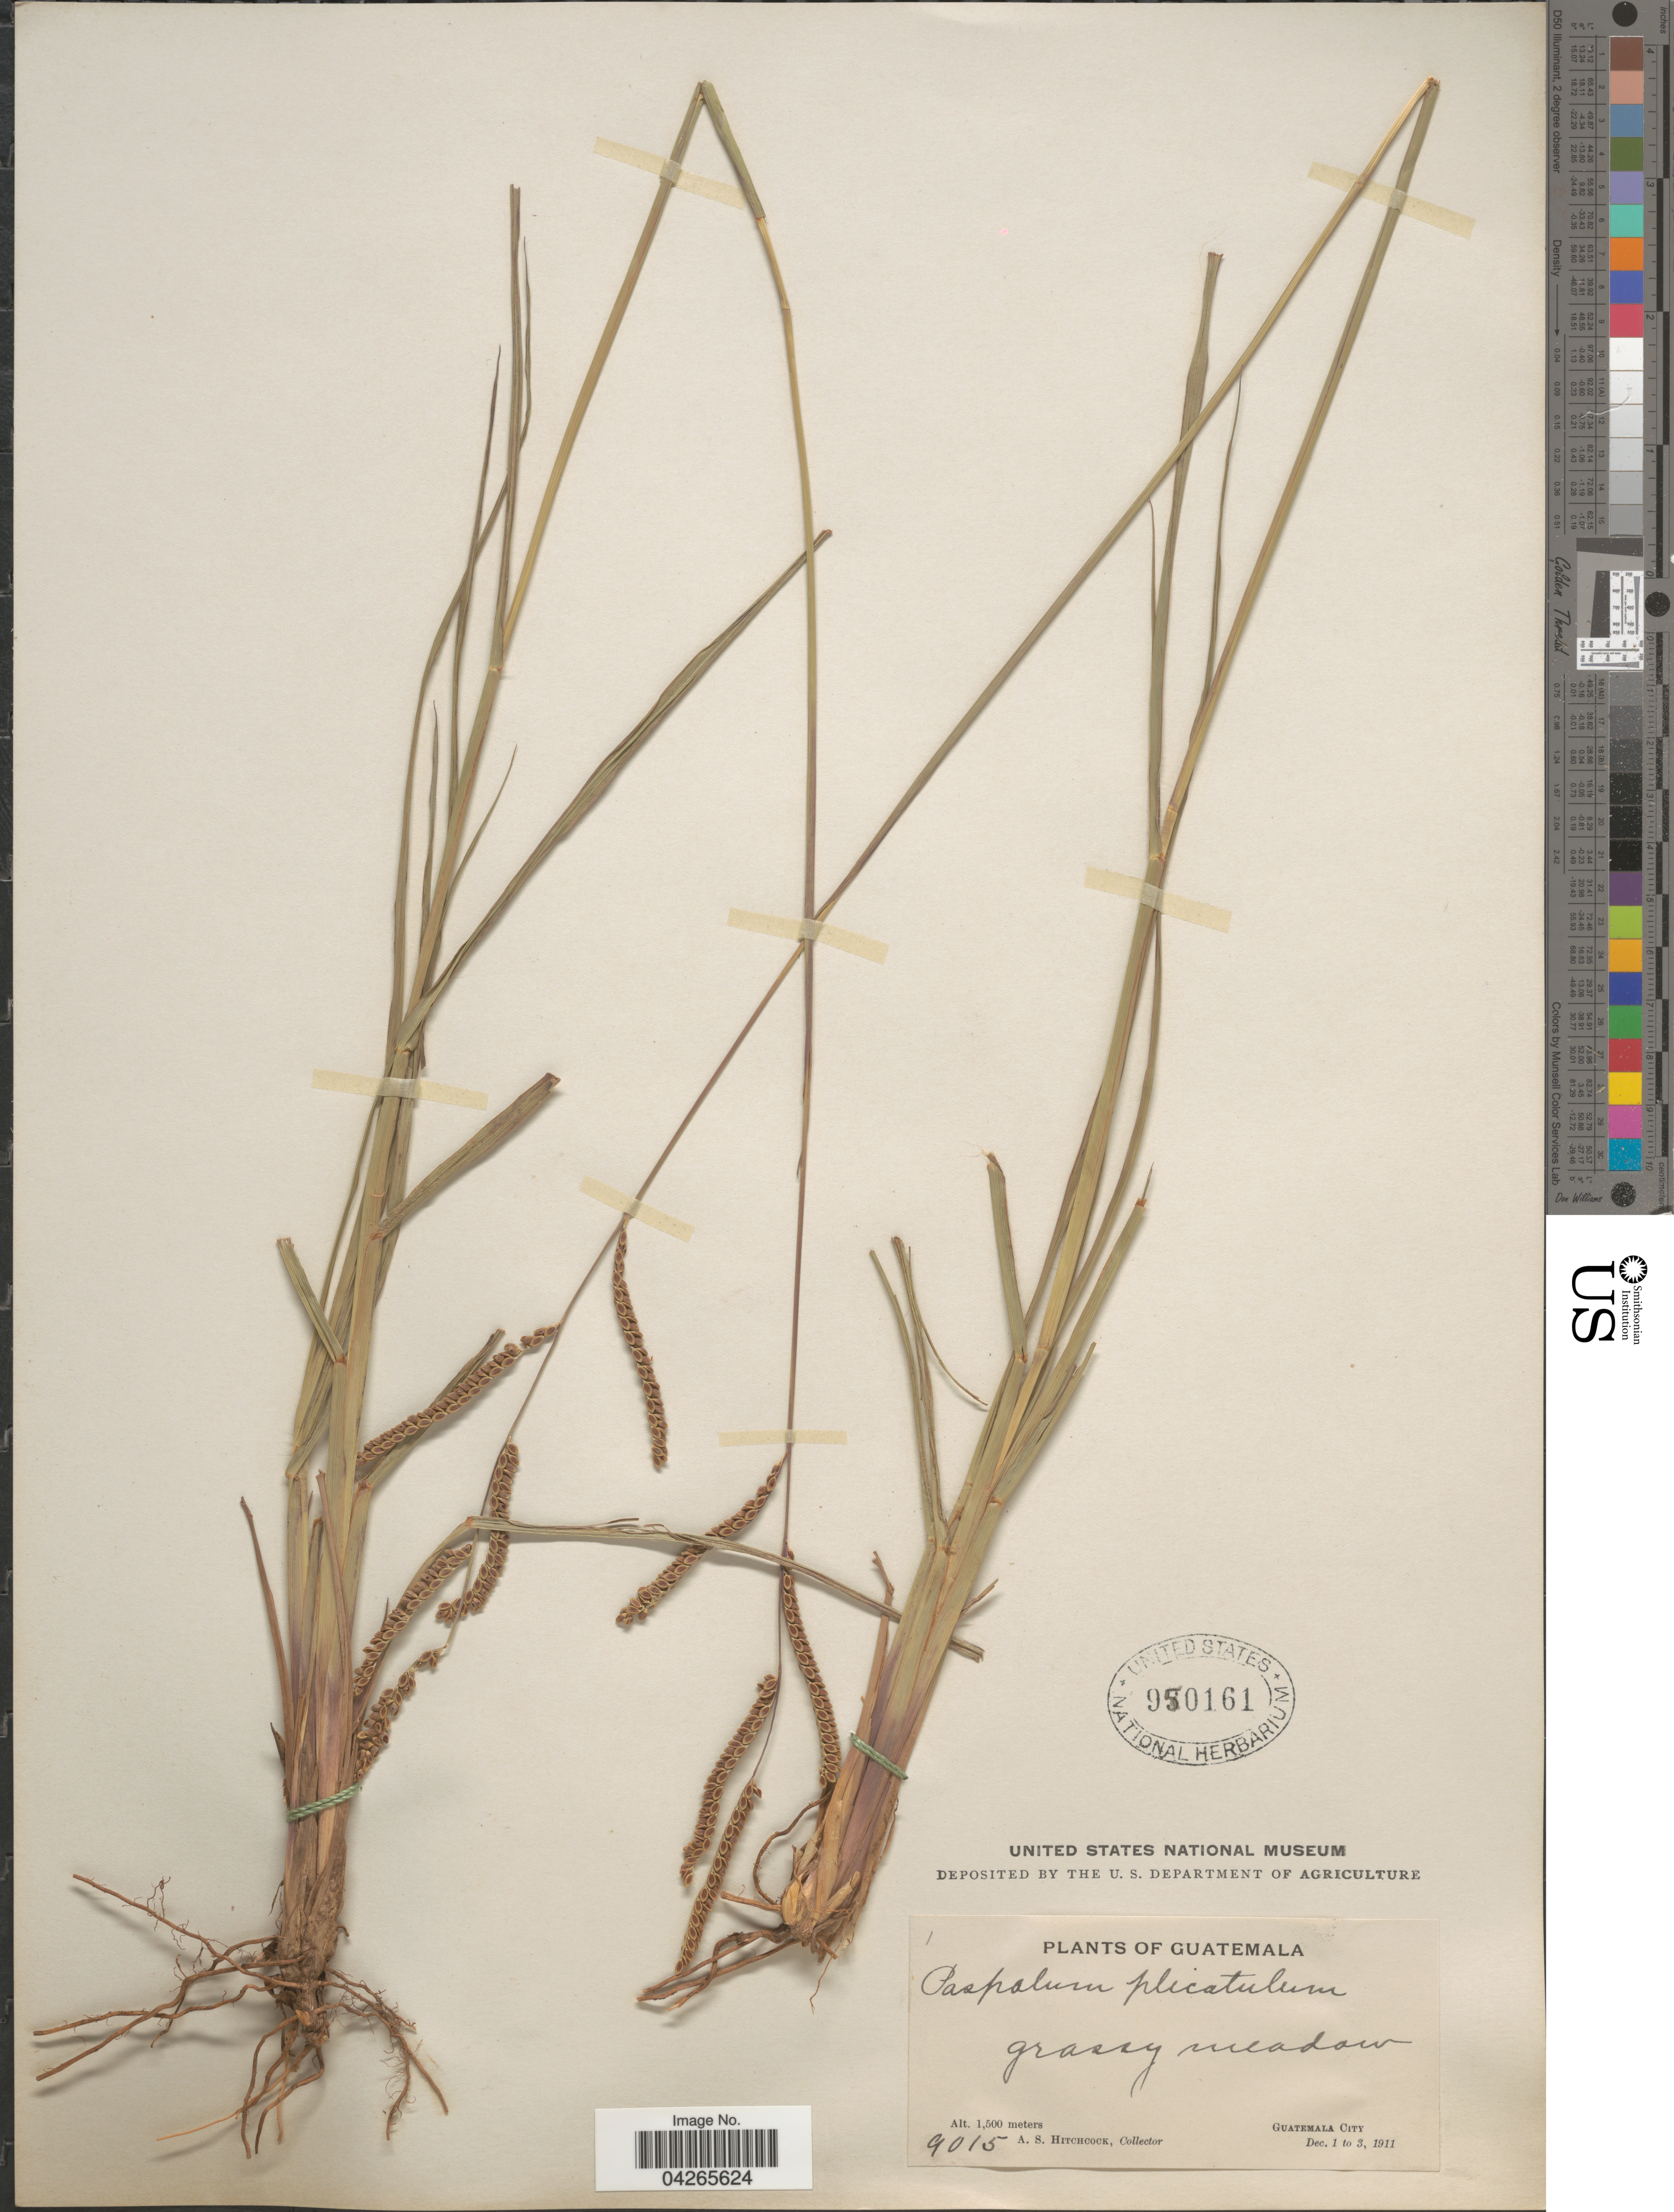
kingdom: Plantae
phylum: Tracheophyta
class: Liliopsida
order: Poales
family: Poaceae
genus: Paspalum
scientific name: Paspalum plicatulum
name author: Michx.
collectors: A. S. Hitchcock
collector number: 9015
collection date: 1911-12-01/1911-12-03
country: Guatemala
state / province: Guatemala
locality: Grassy meadow. Guatemala City.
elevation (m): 1500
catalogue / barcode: US 950161